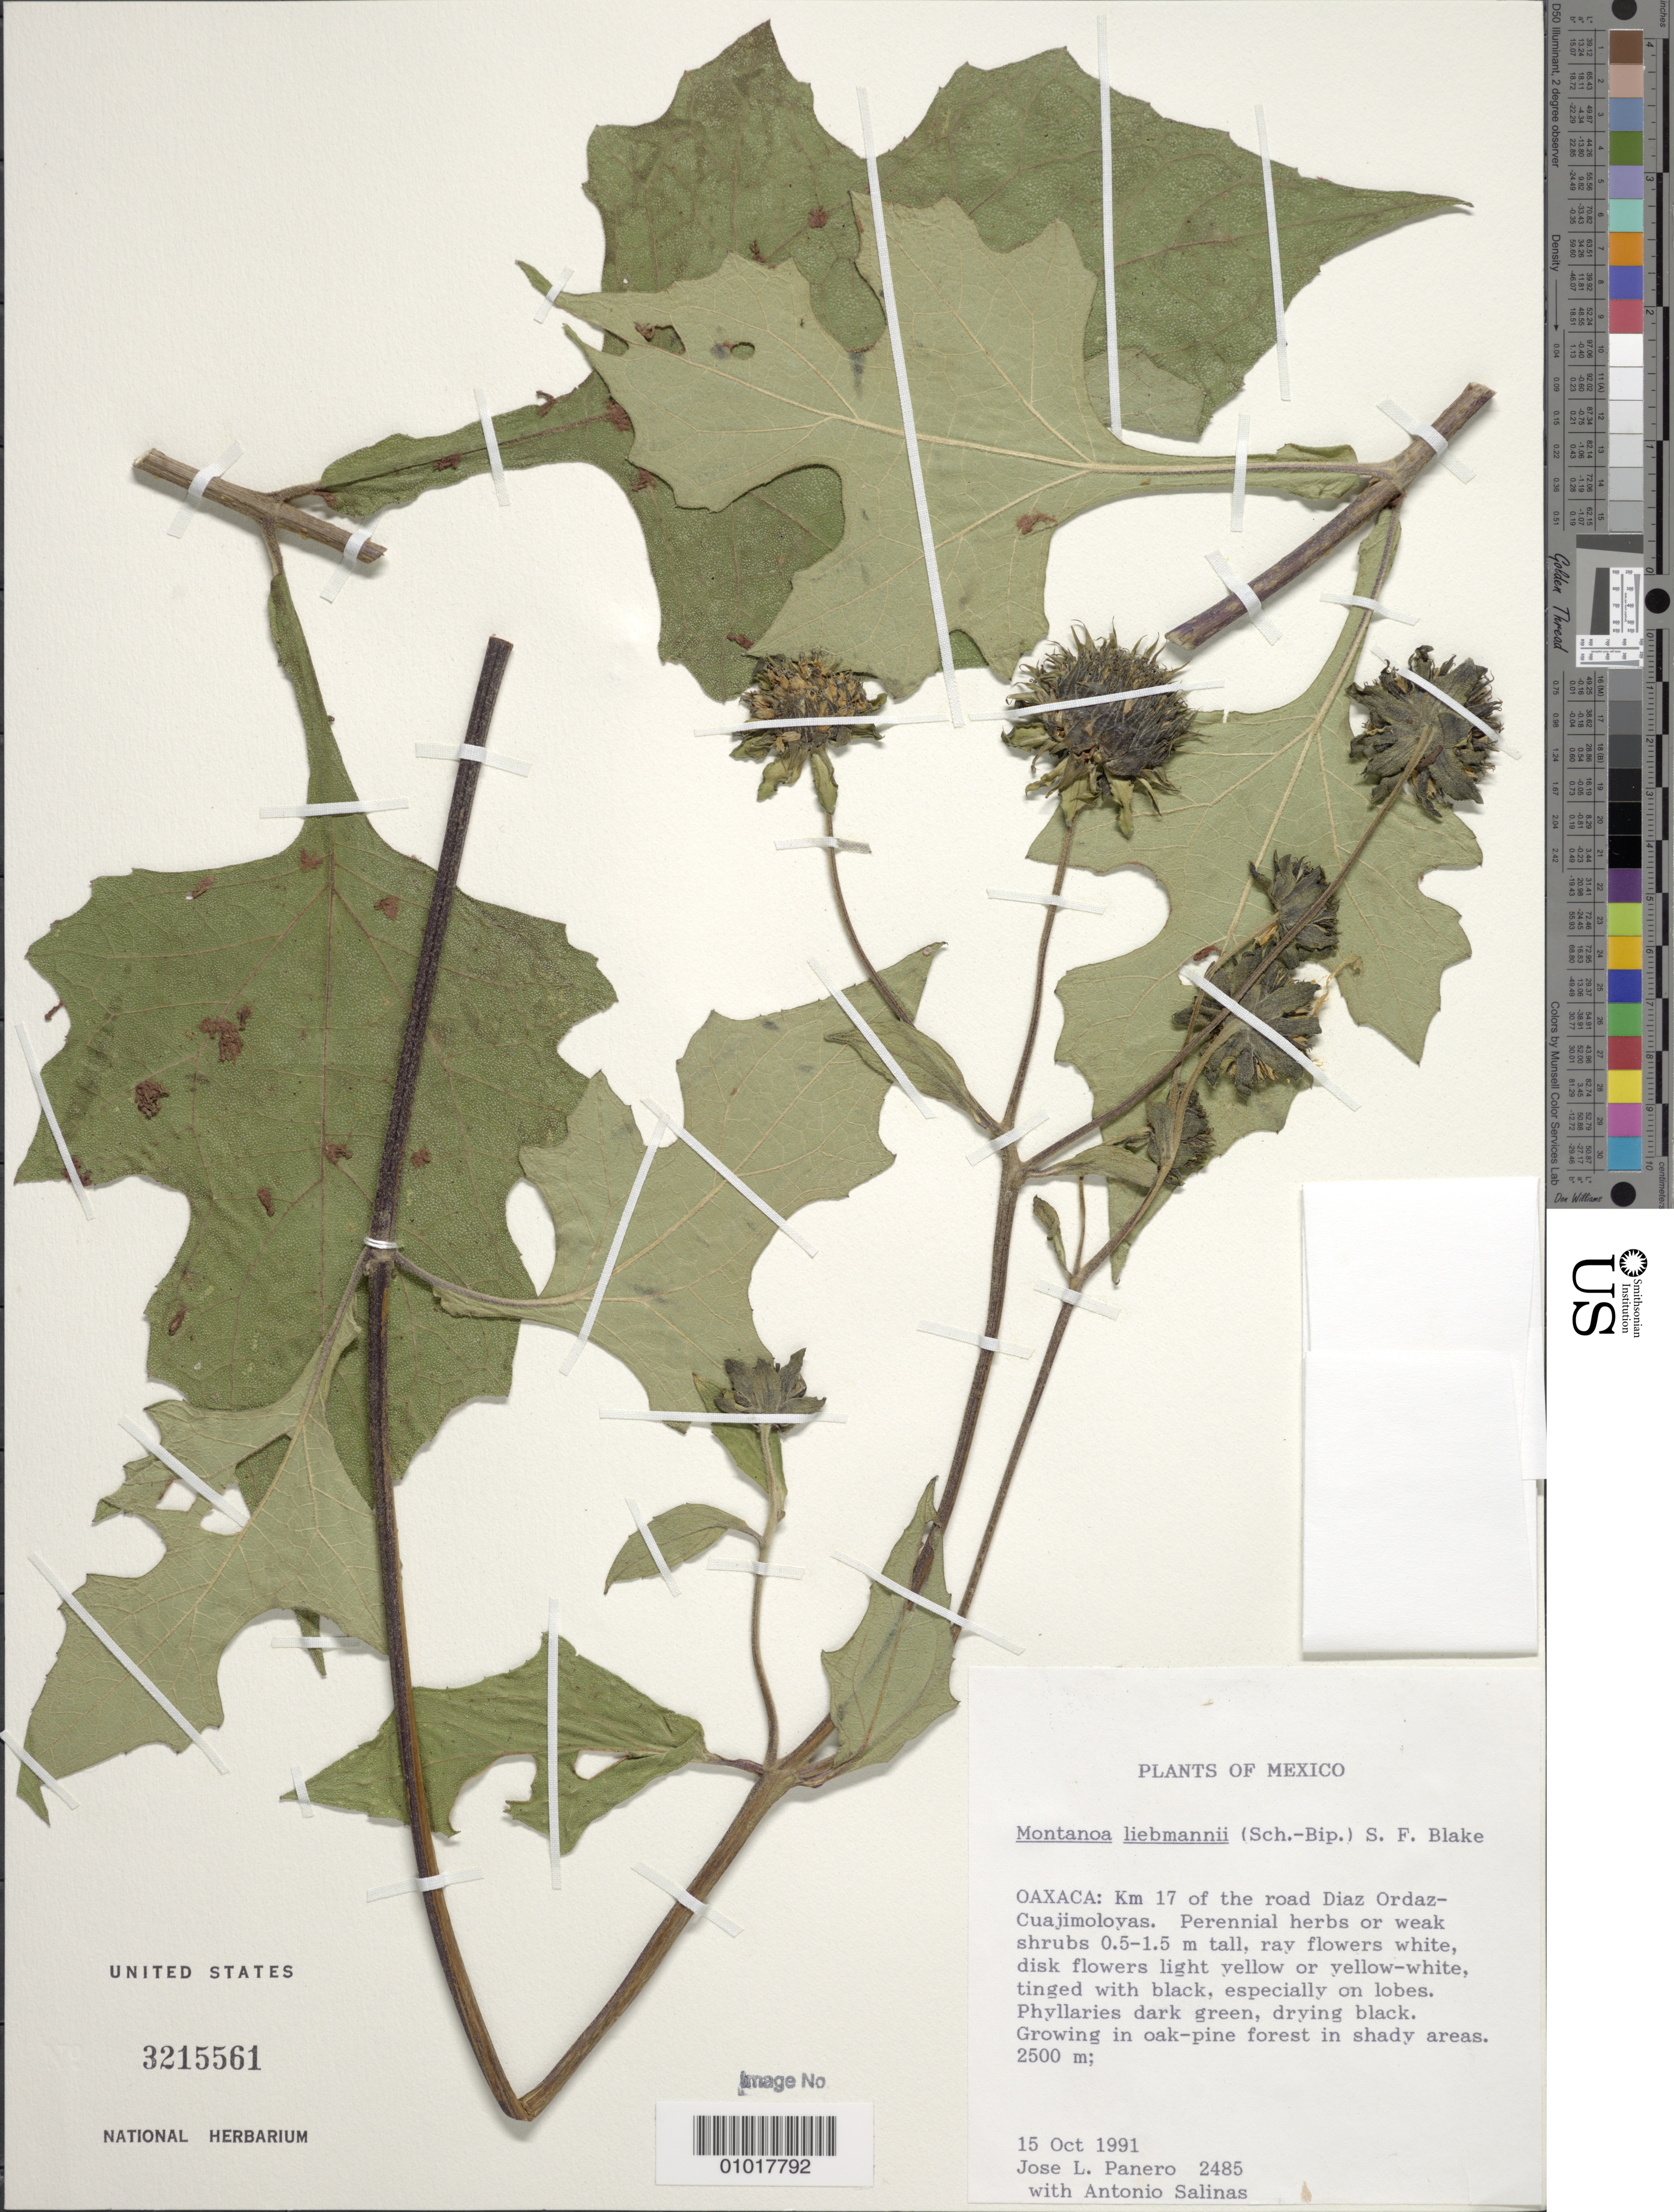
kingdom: Plantae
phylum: Tracheophyta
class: Magnoliopsida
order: Asterales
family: Asteraceae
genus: Montanoa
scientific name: Montanoa liebmannii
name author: (Sch. Bip.) S.F. Blake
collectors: J. L. Panero & A. Salinas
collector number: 2485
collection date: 1991-10-15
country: Mexico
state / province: Oaxaca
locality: Km 17 of the road Diaz Ordaz-Cuajimoloyas.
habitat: Growing in oak-pine forest in shady areas.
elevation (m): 2500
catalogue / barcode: US 3215561